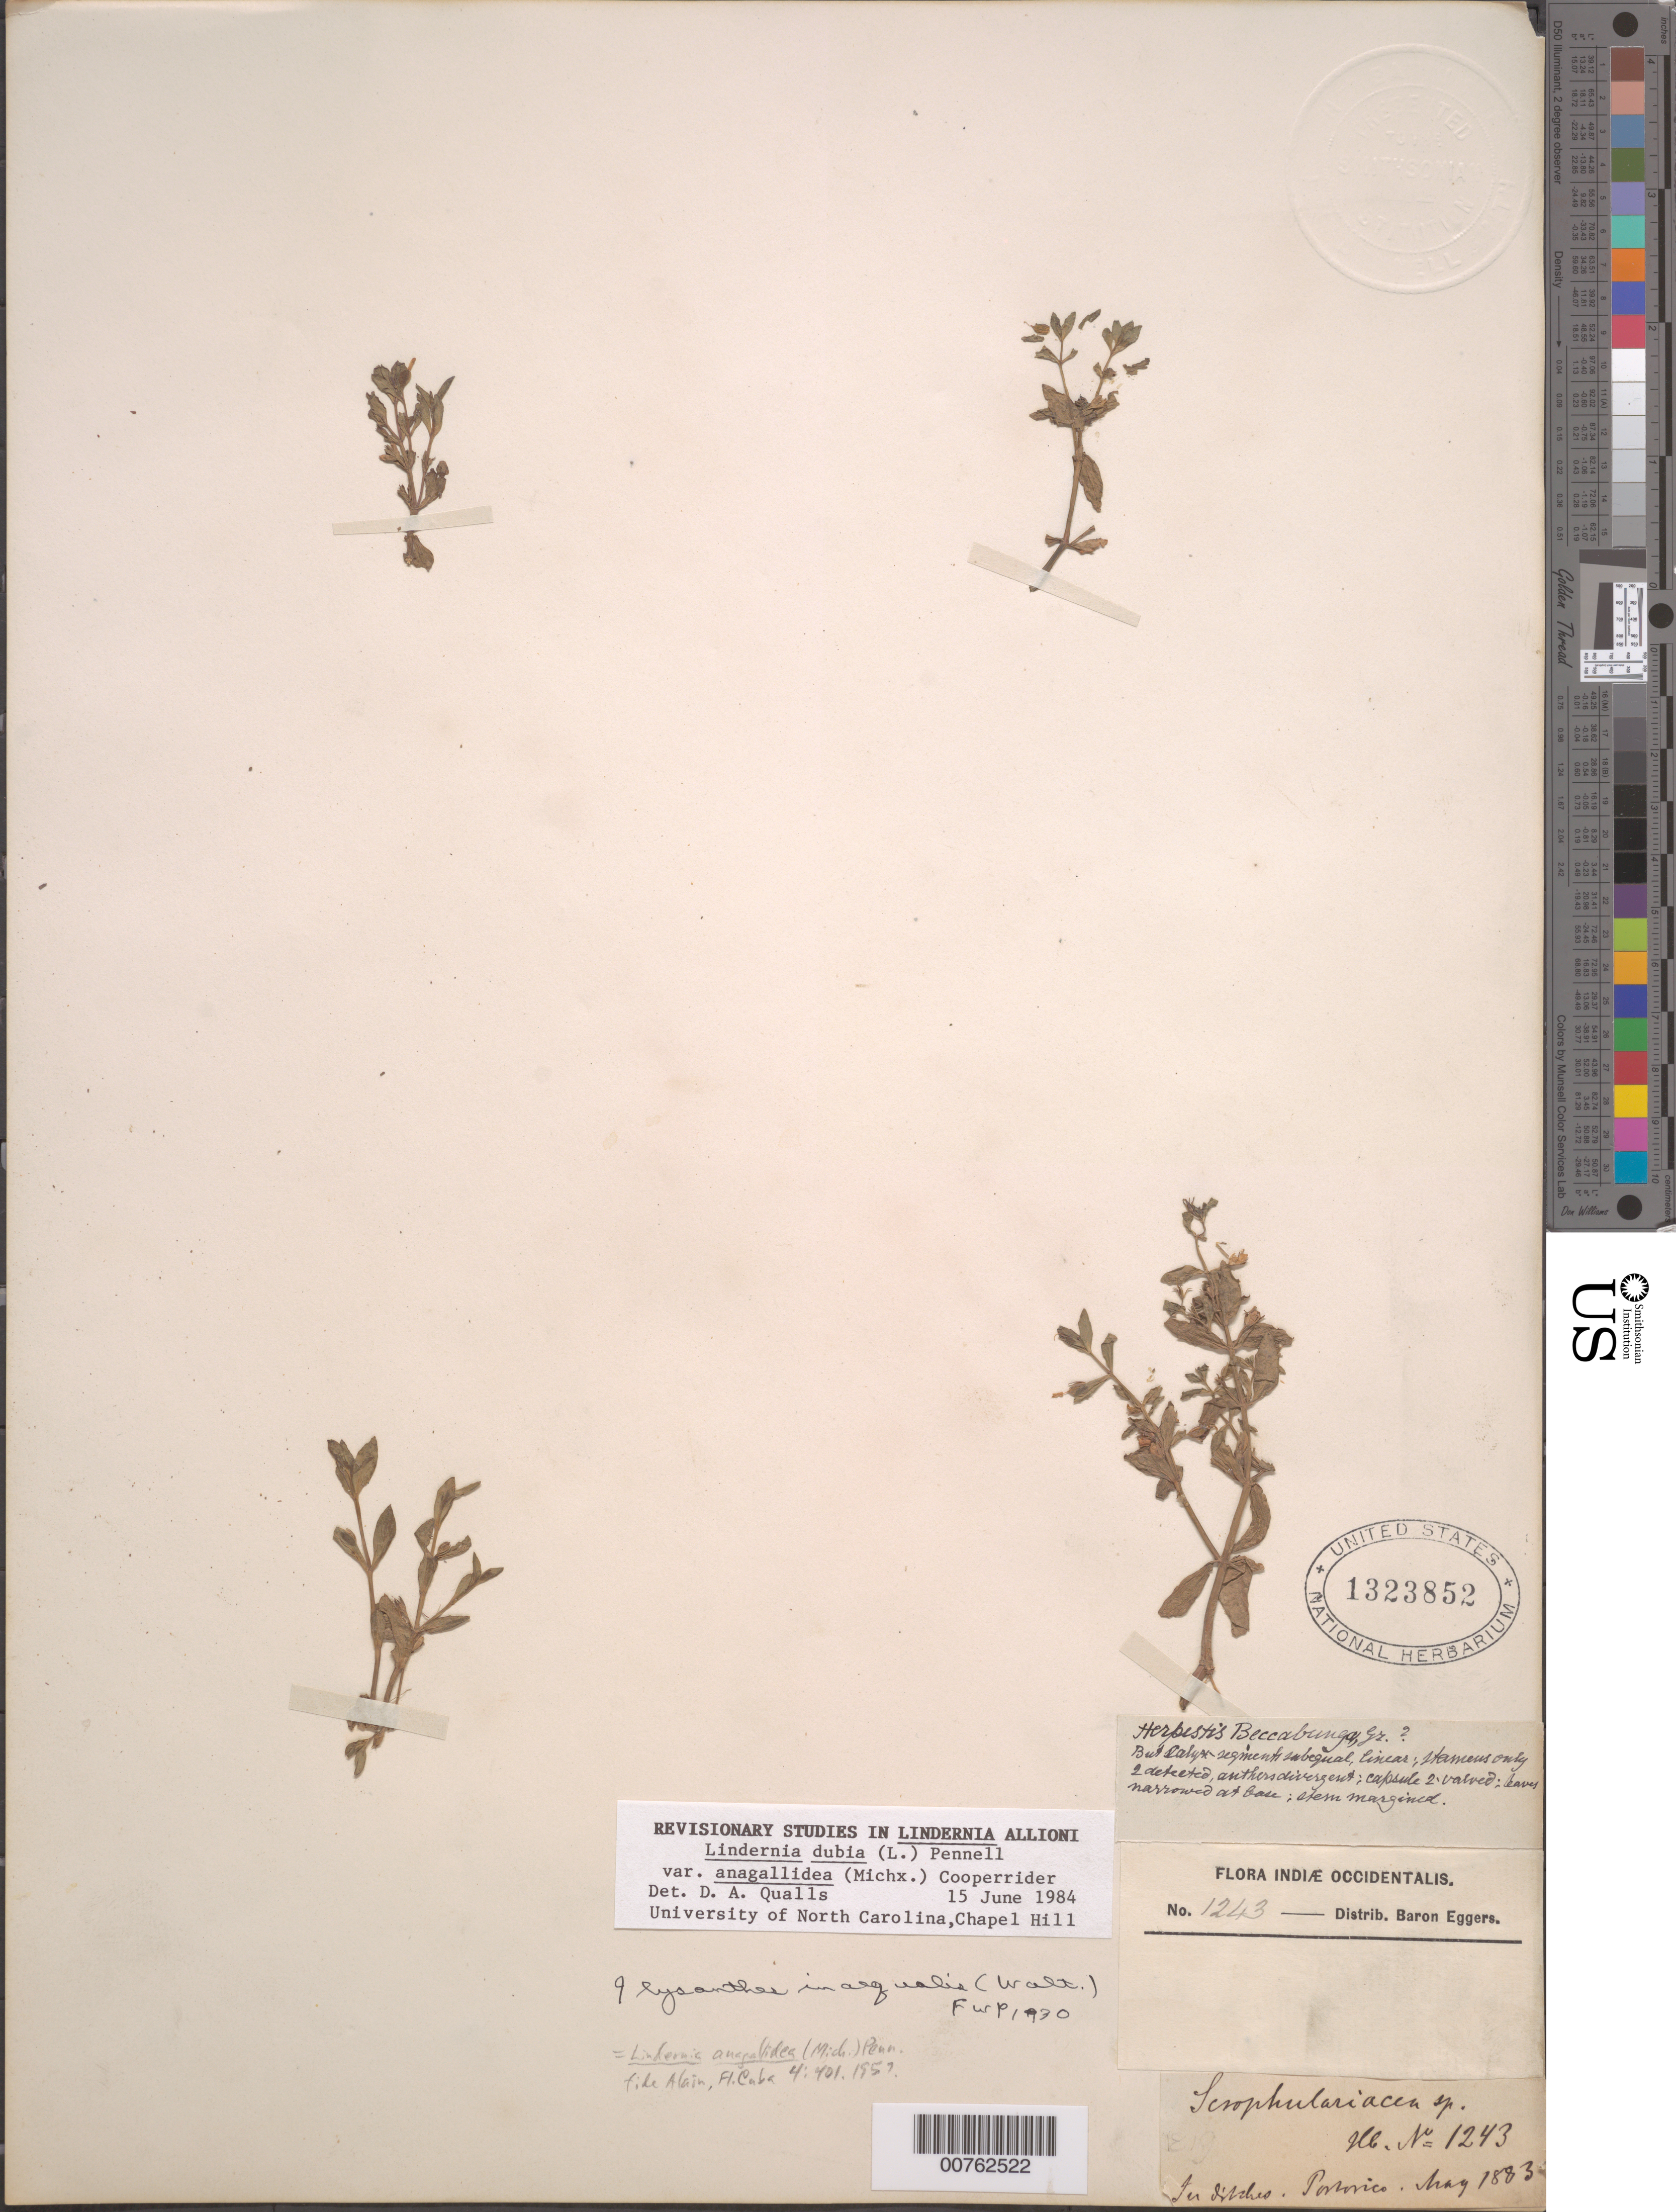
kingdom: Plantae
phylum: Tracheophyta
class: Magnoliopsida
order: Lamiales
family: Linderniaceae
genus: Lindernia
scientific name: Lindernia dubia var. anagallidea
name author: (Michx.) Cooperr.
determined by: Qualls, D. A.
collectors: H. F. A. von Eggers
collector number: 1243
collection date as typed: May 1883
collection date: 1883-05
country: Puerto Rico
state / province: Luquillo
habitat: In ditches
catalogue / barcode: US 1323852